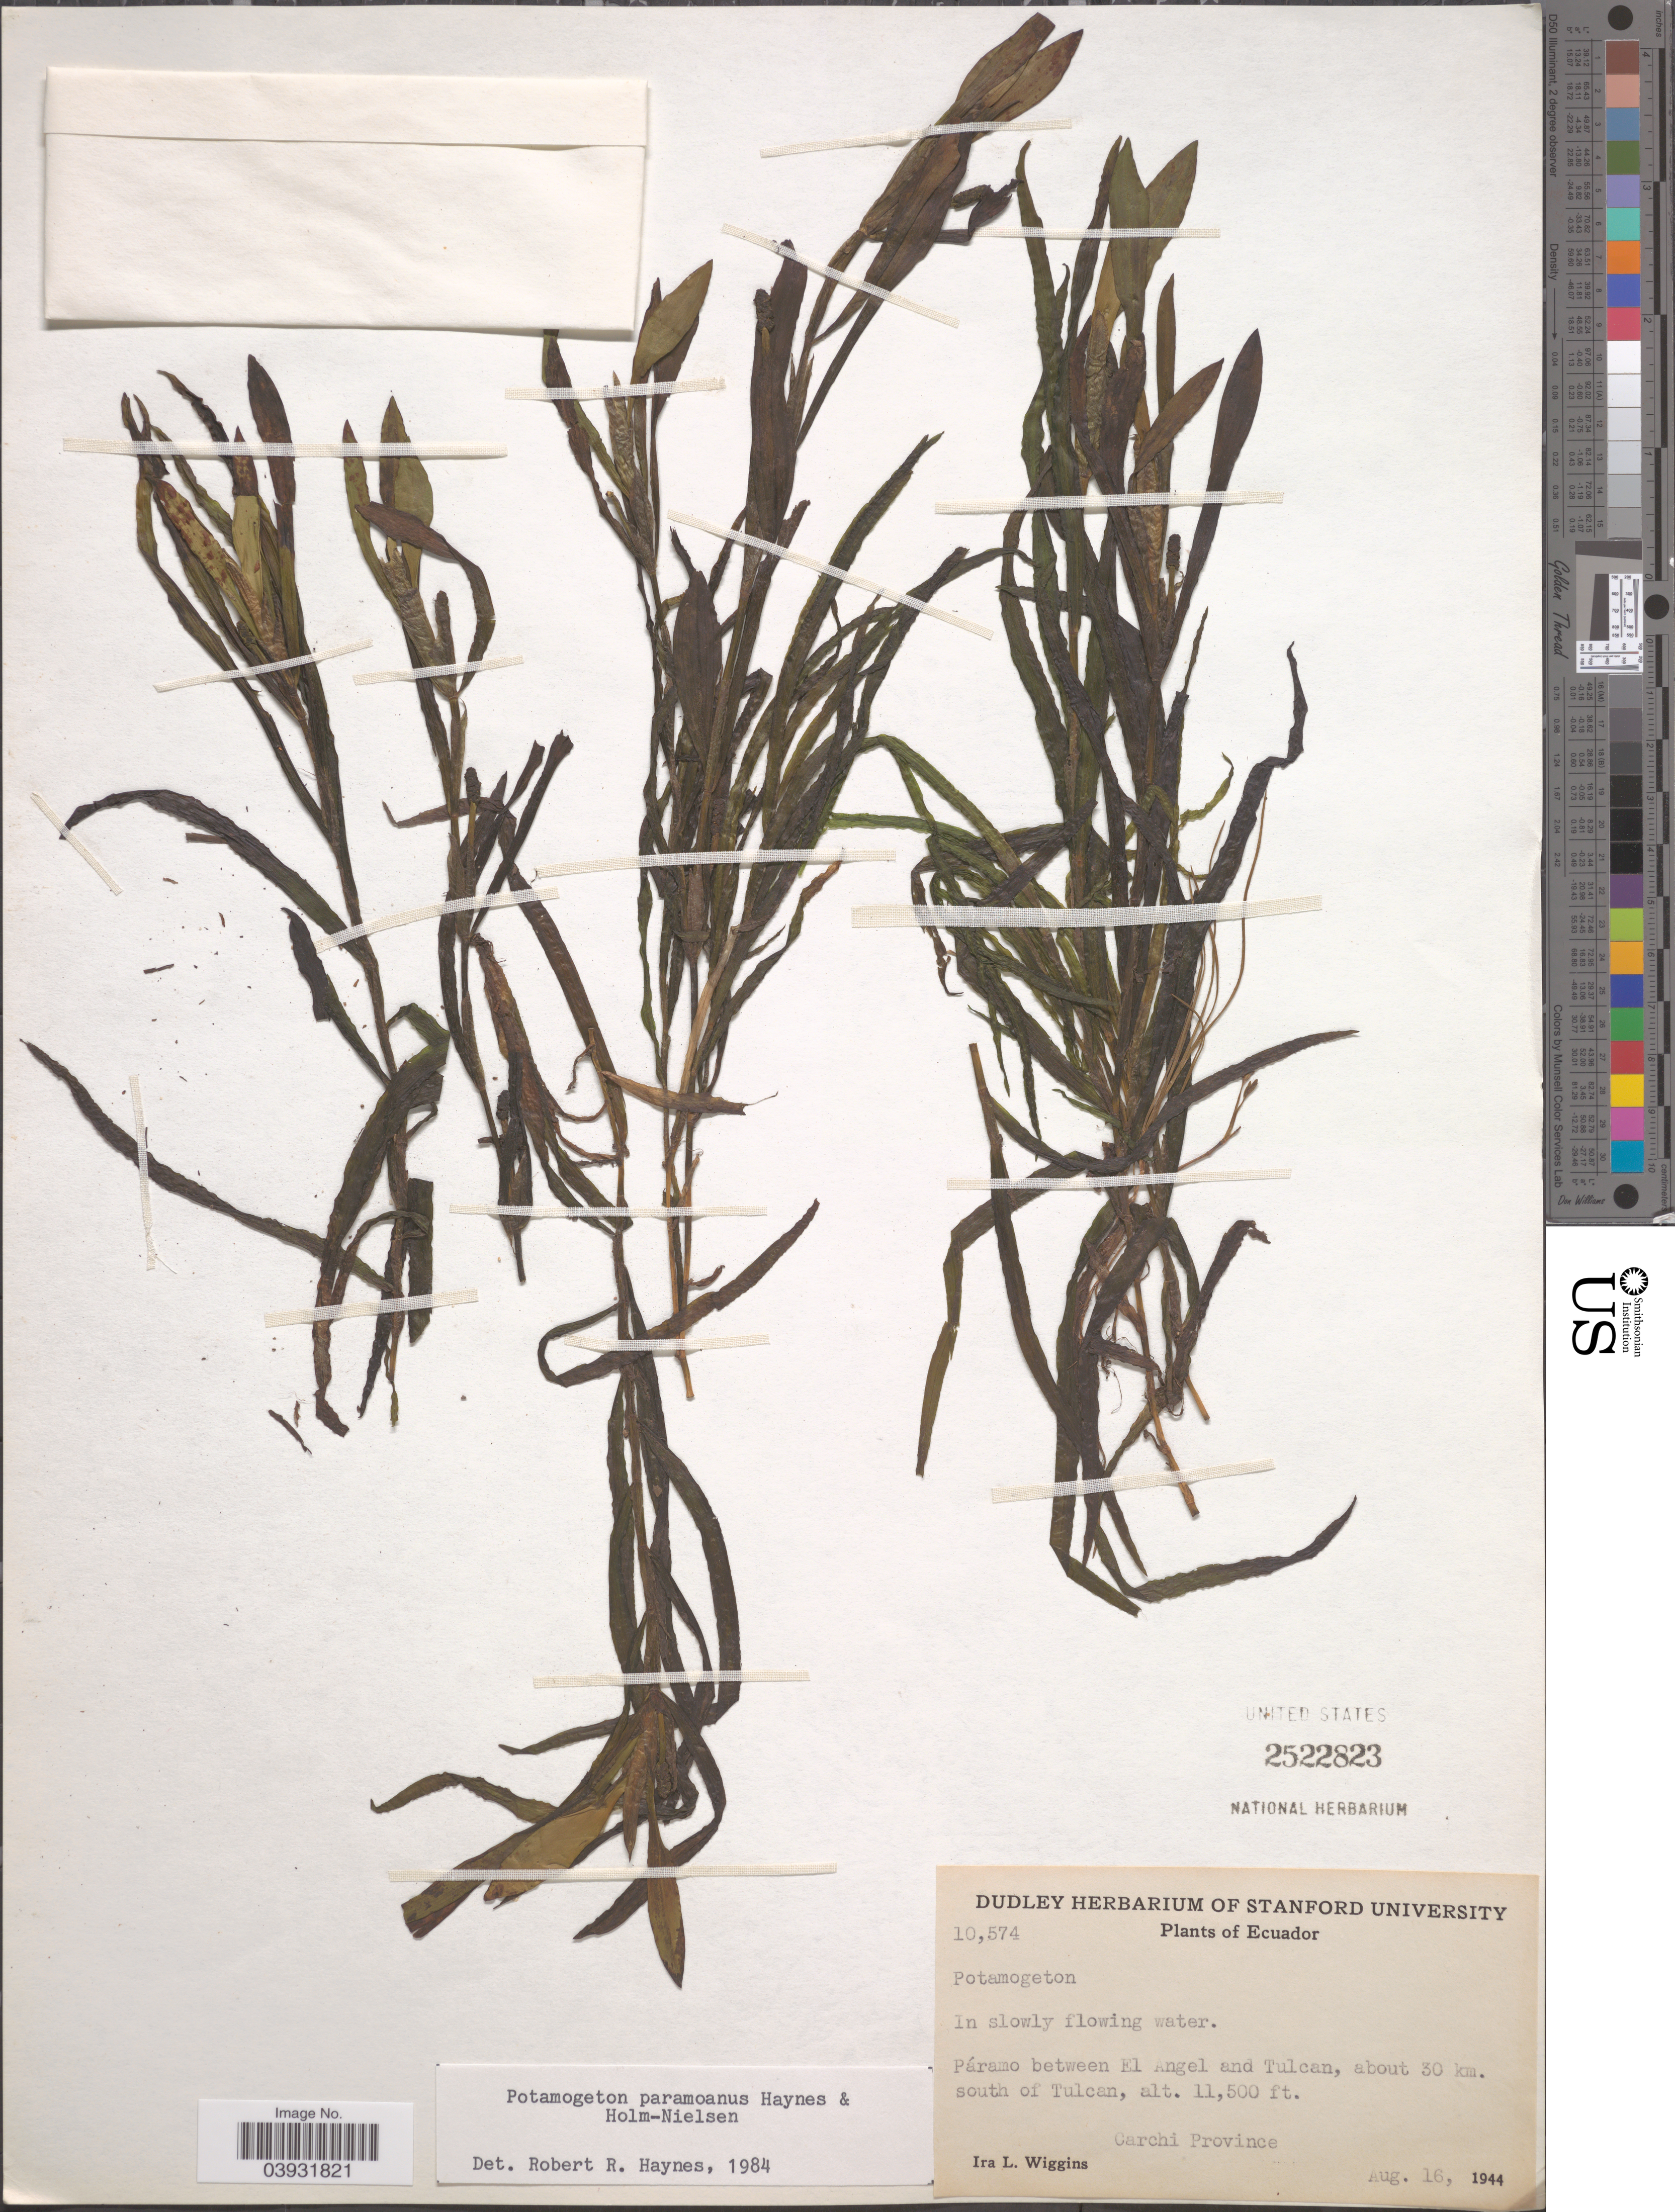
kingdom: Plantae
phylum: Tracheophyta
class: Liliopsida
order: Alismatales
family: Potamogetonaceae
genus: Potamogeton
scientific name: Potamogeton paramoanus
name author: R.R. Haynes & Holm-Nielsen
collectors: I. L. Wiggins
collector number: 10574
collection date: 1944-08-16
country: Ecuador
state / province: Carchi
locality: Páramo between El Angel and Tulcan, about 30 km. south of Tulcan.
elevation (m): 3505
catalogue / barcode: US 2522823